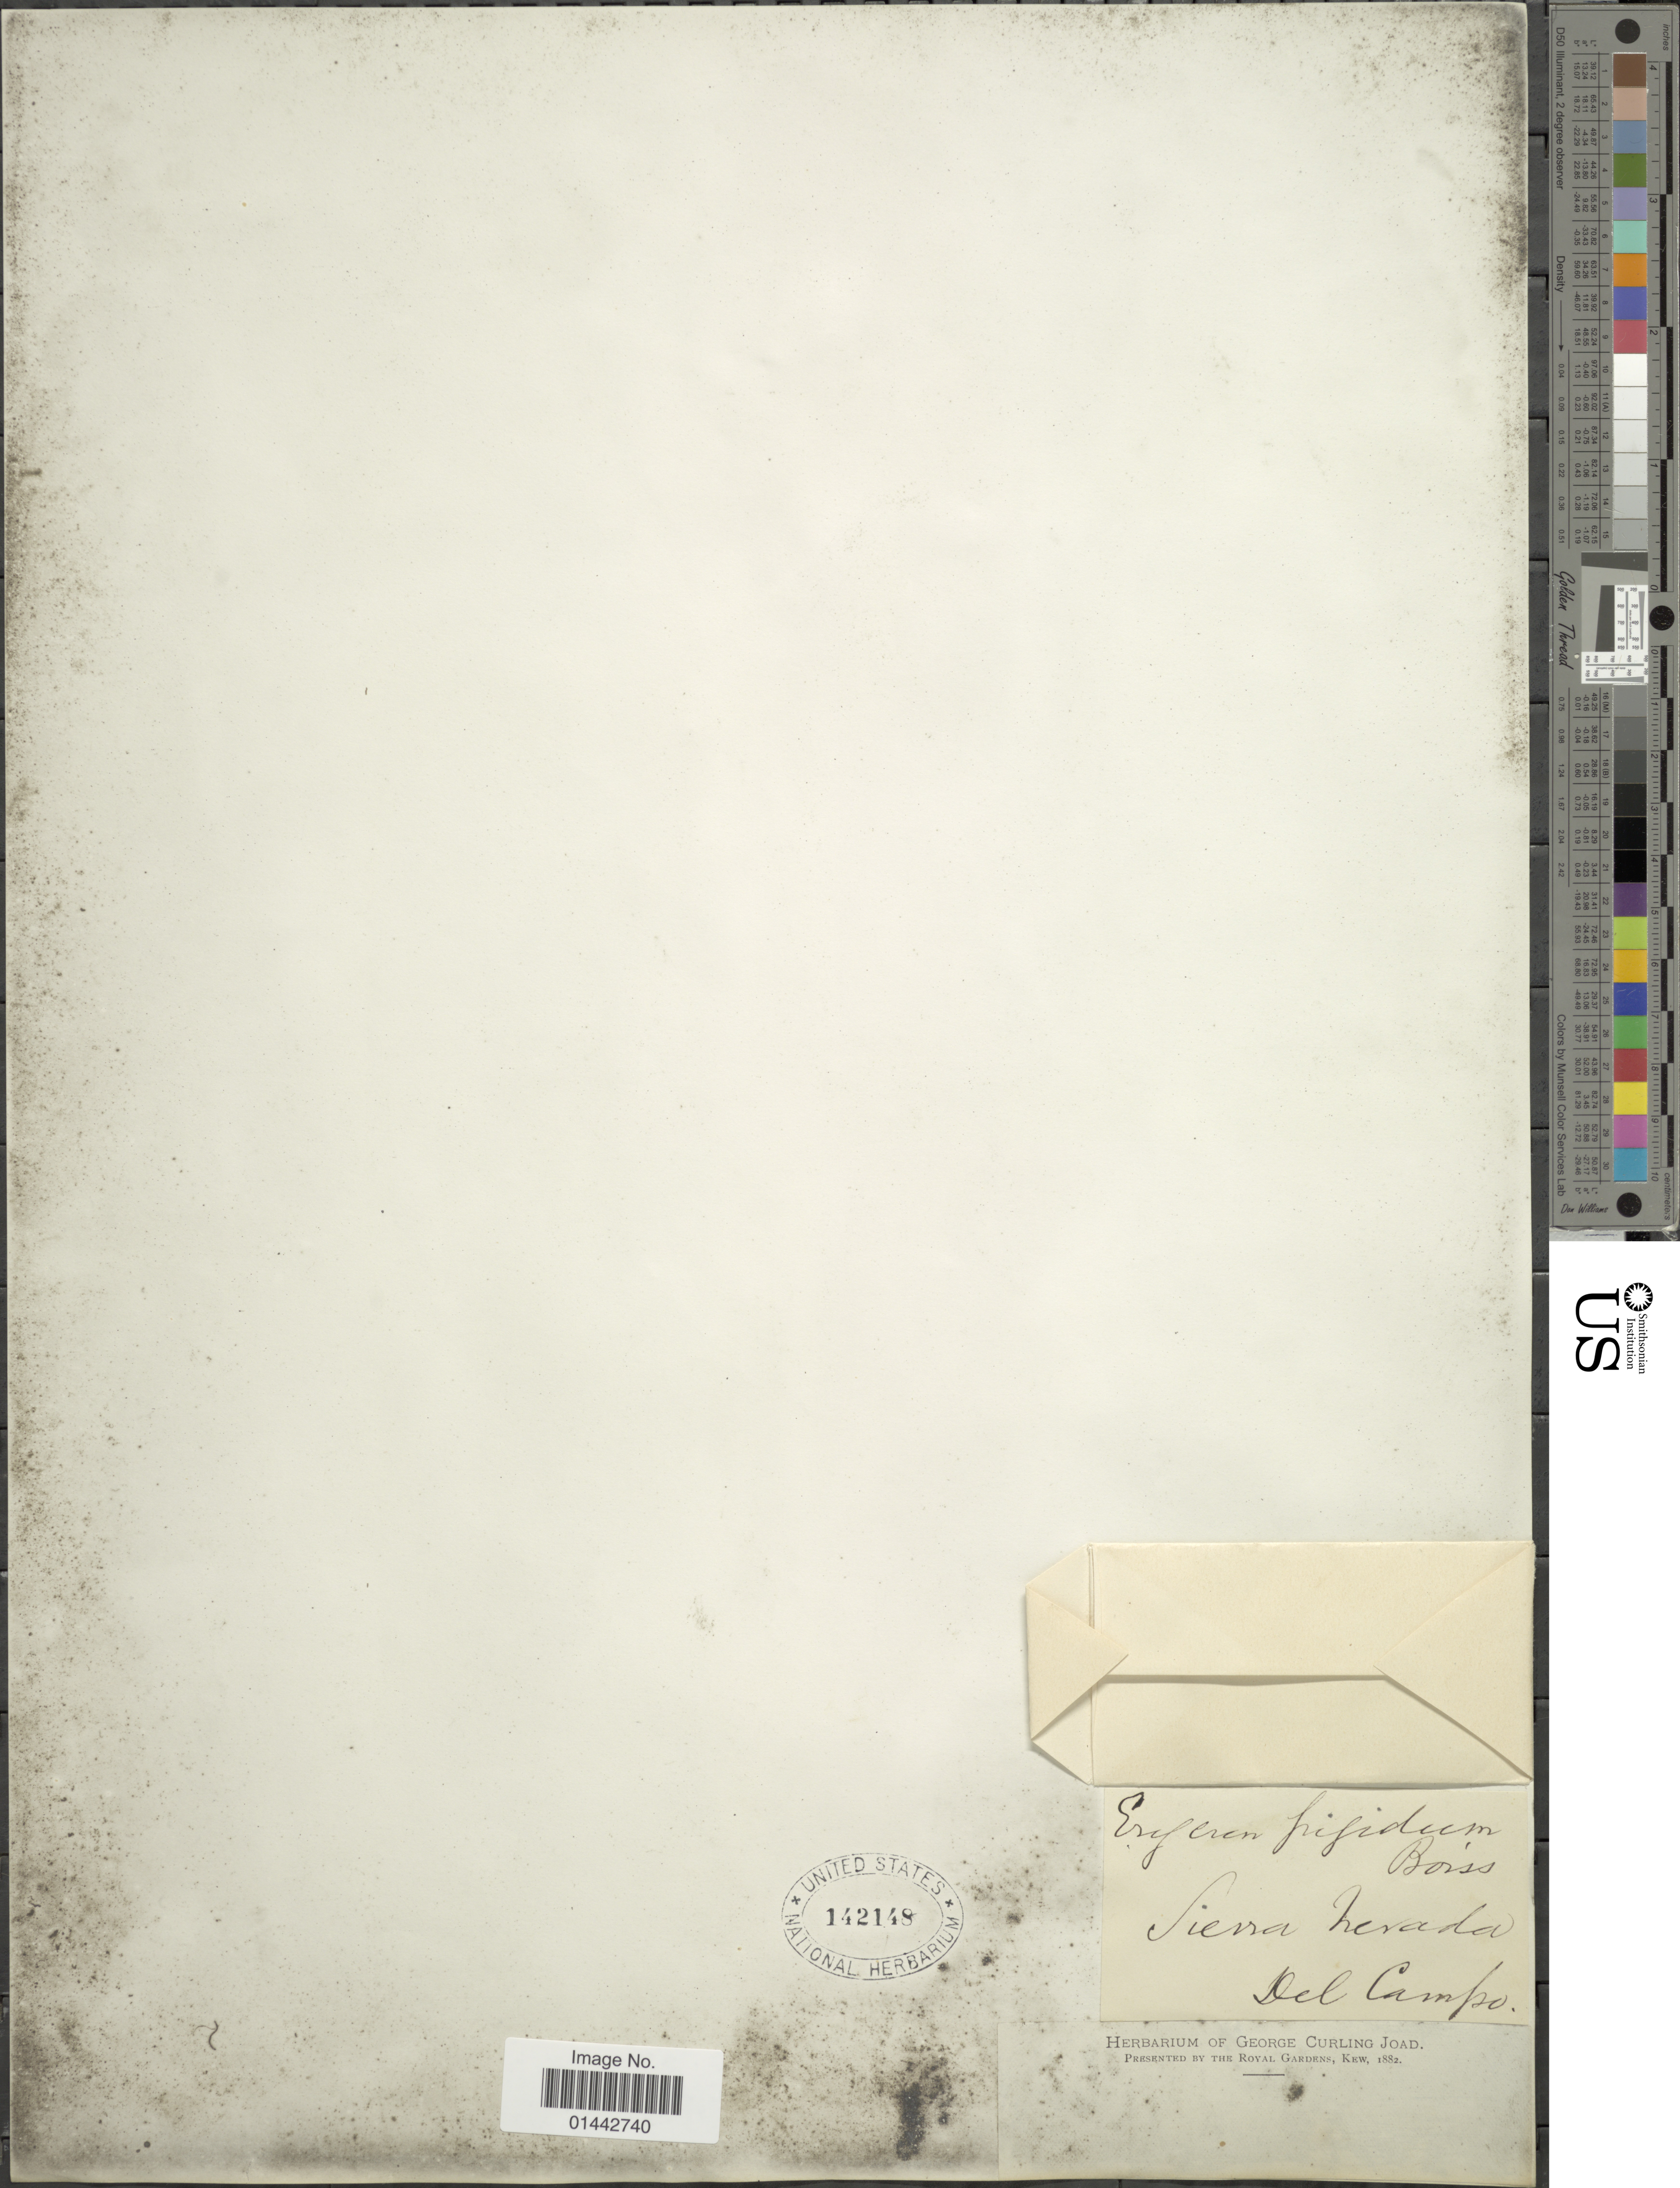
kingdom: Plantae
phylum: Tracheophyta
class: Magnoliopsida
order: Asterales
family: Asteraceae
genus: Erigeron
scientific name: Erigeron frigidum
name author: Wedd.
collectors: ex herb. George Curling Joad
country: United States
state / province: California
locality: Sierra Nevada, Del Campo.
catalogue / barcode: US 142148